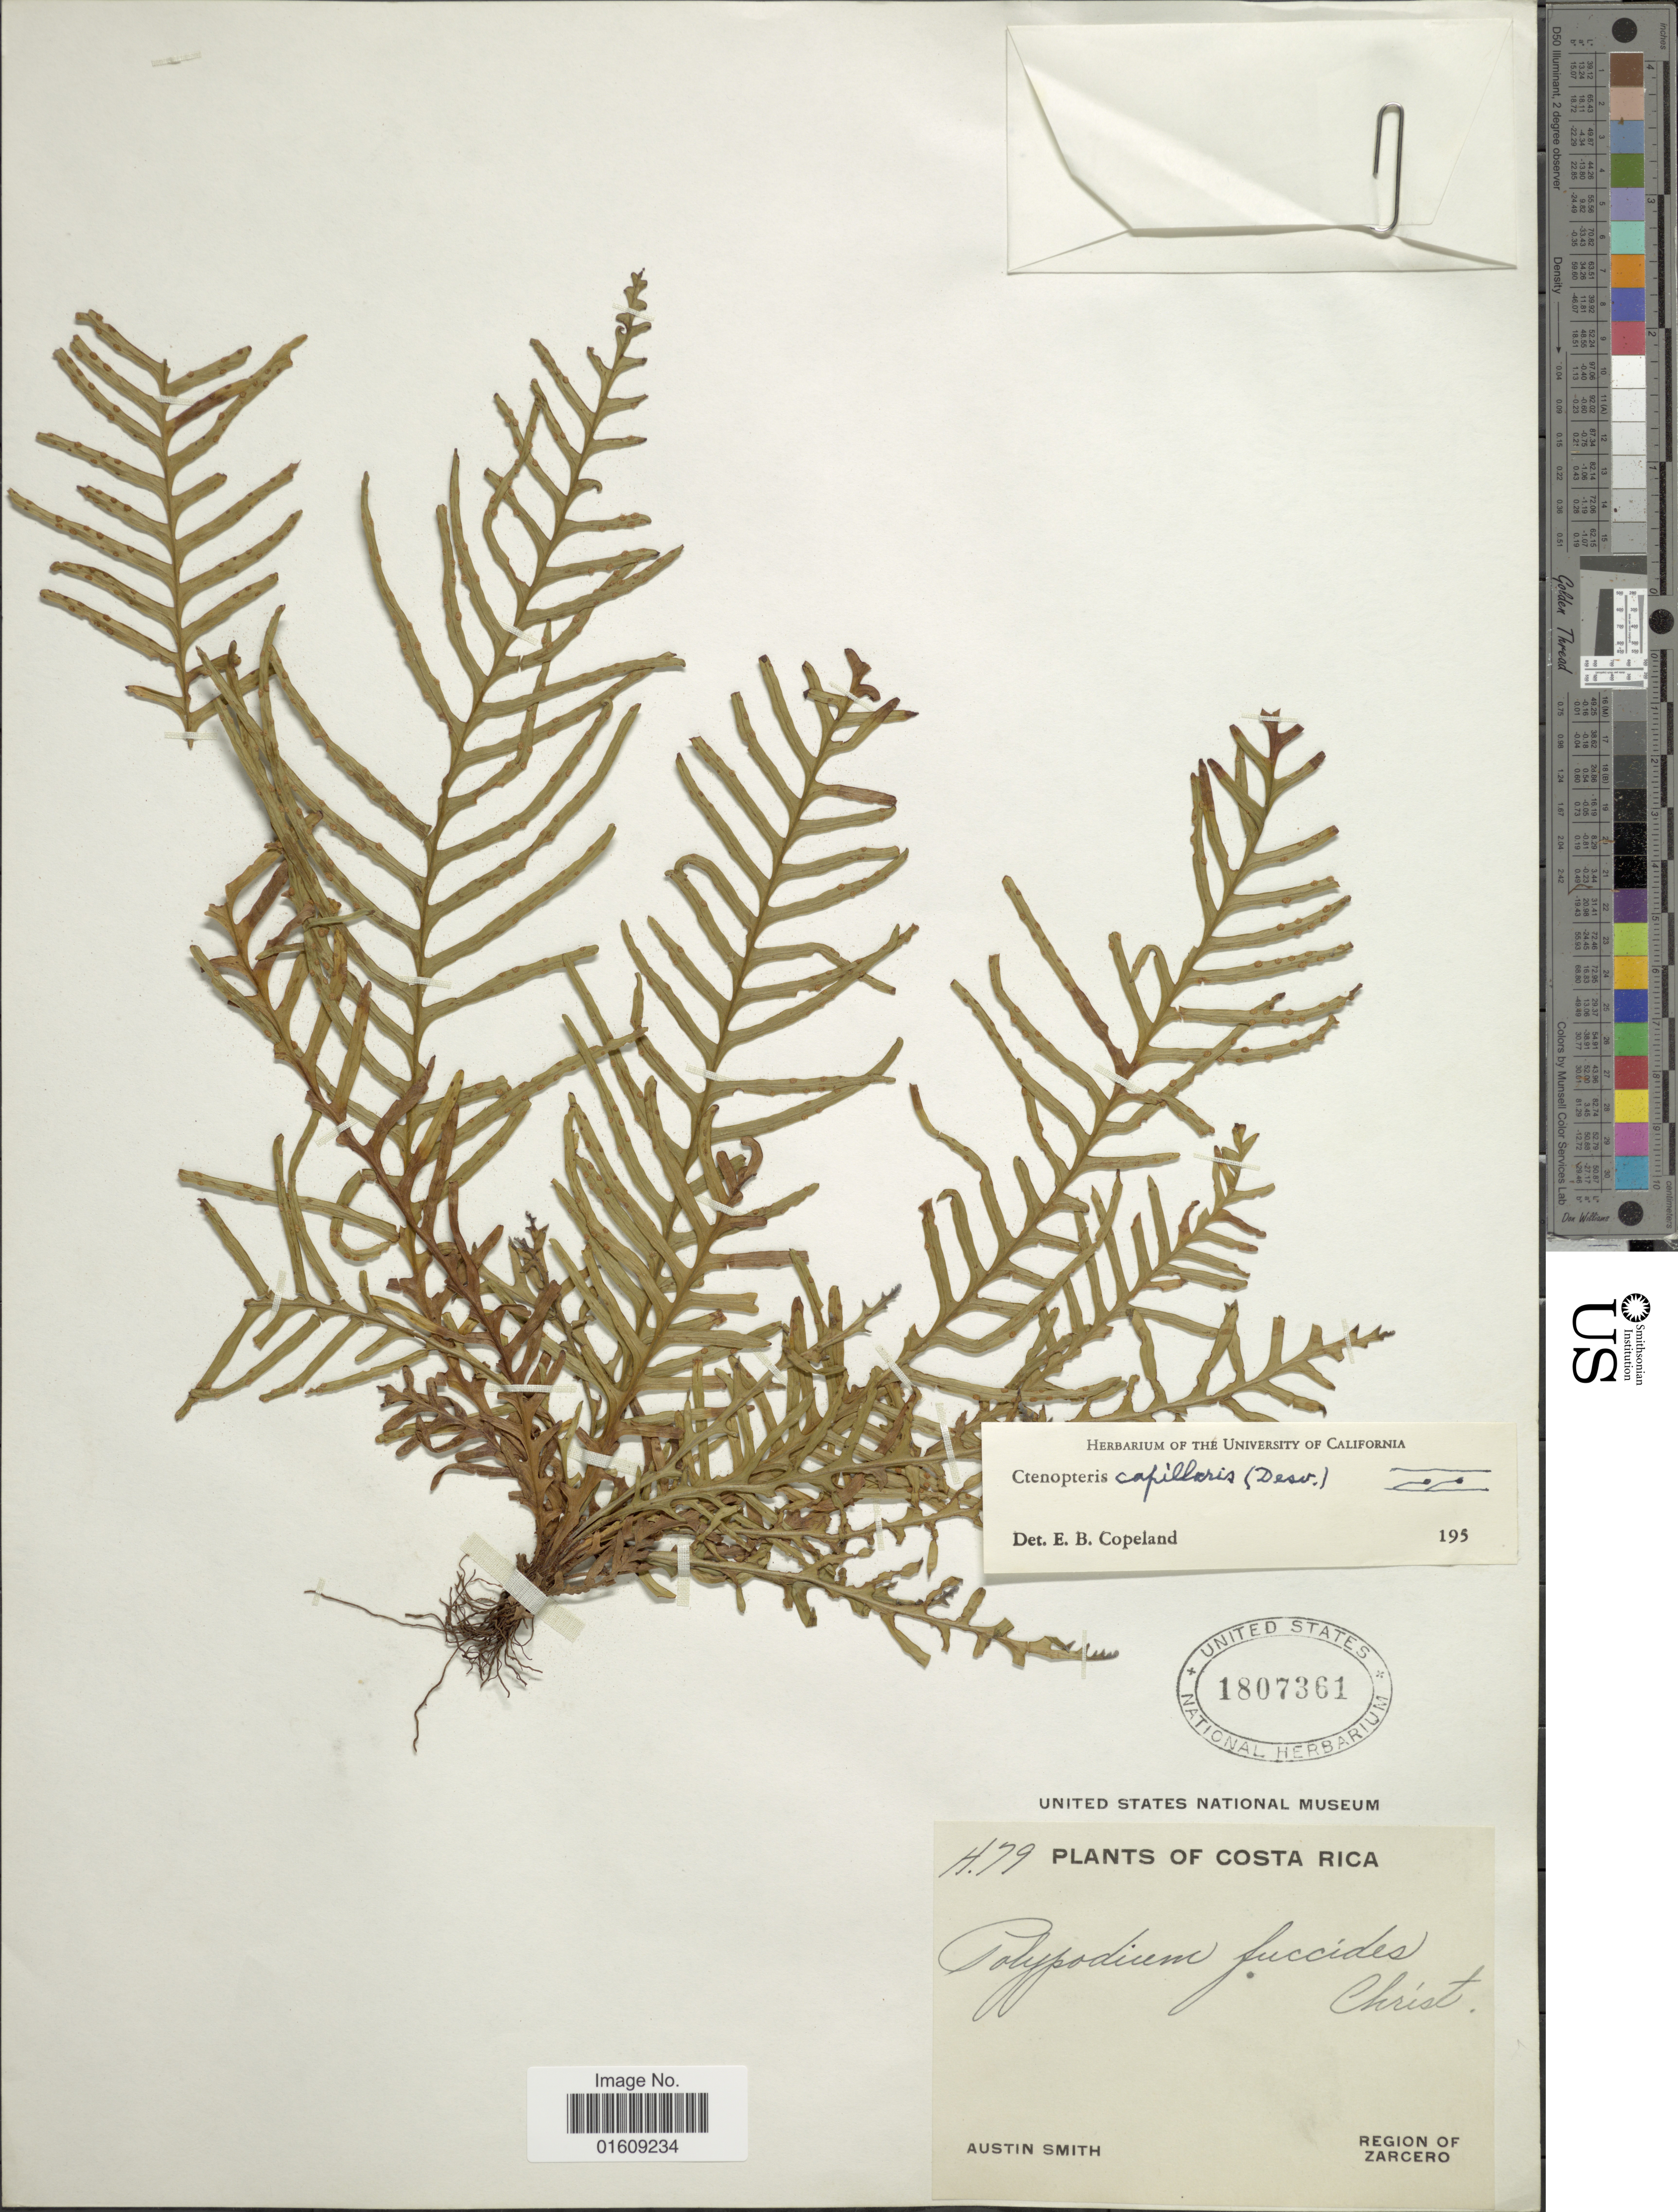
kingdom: Plantae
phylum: Tracheophyta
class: Polypodiopsida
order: Polypodiales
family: Polypodiaceae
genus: Ceradenia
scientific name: Ceradenia fucoides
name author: (Christ) L.E. Bishop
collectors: Aust P. Smith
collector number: H.79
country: Costa Rica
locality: Costa Rica, Region of Zarcero.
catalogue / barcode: US 1807361